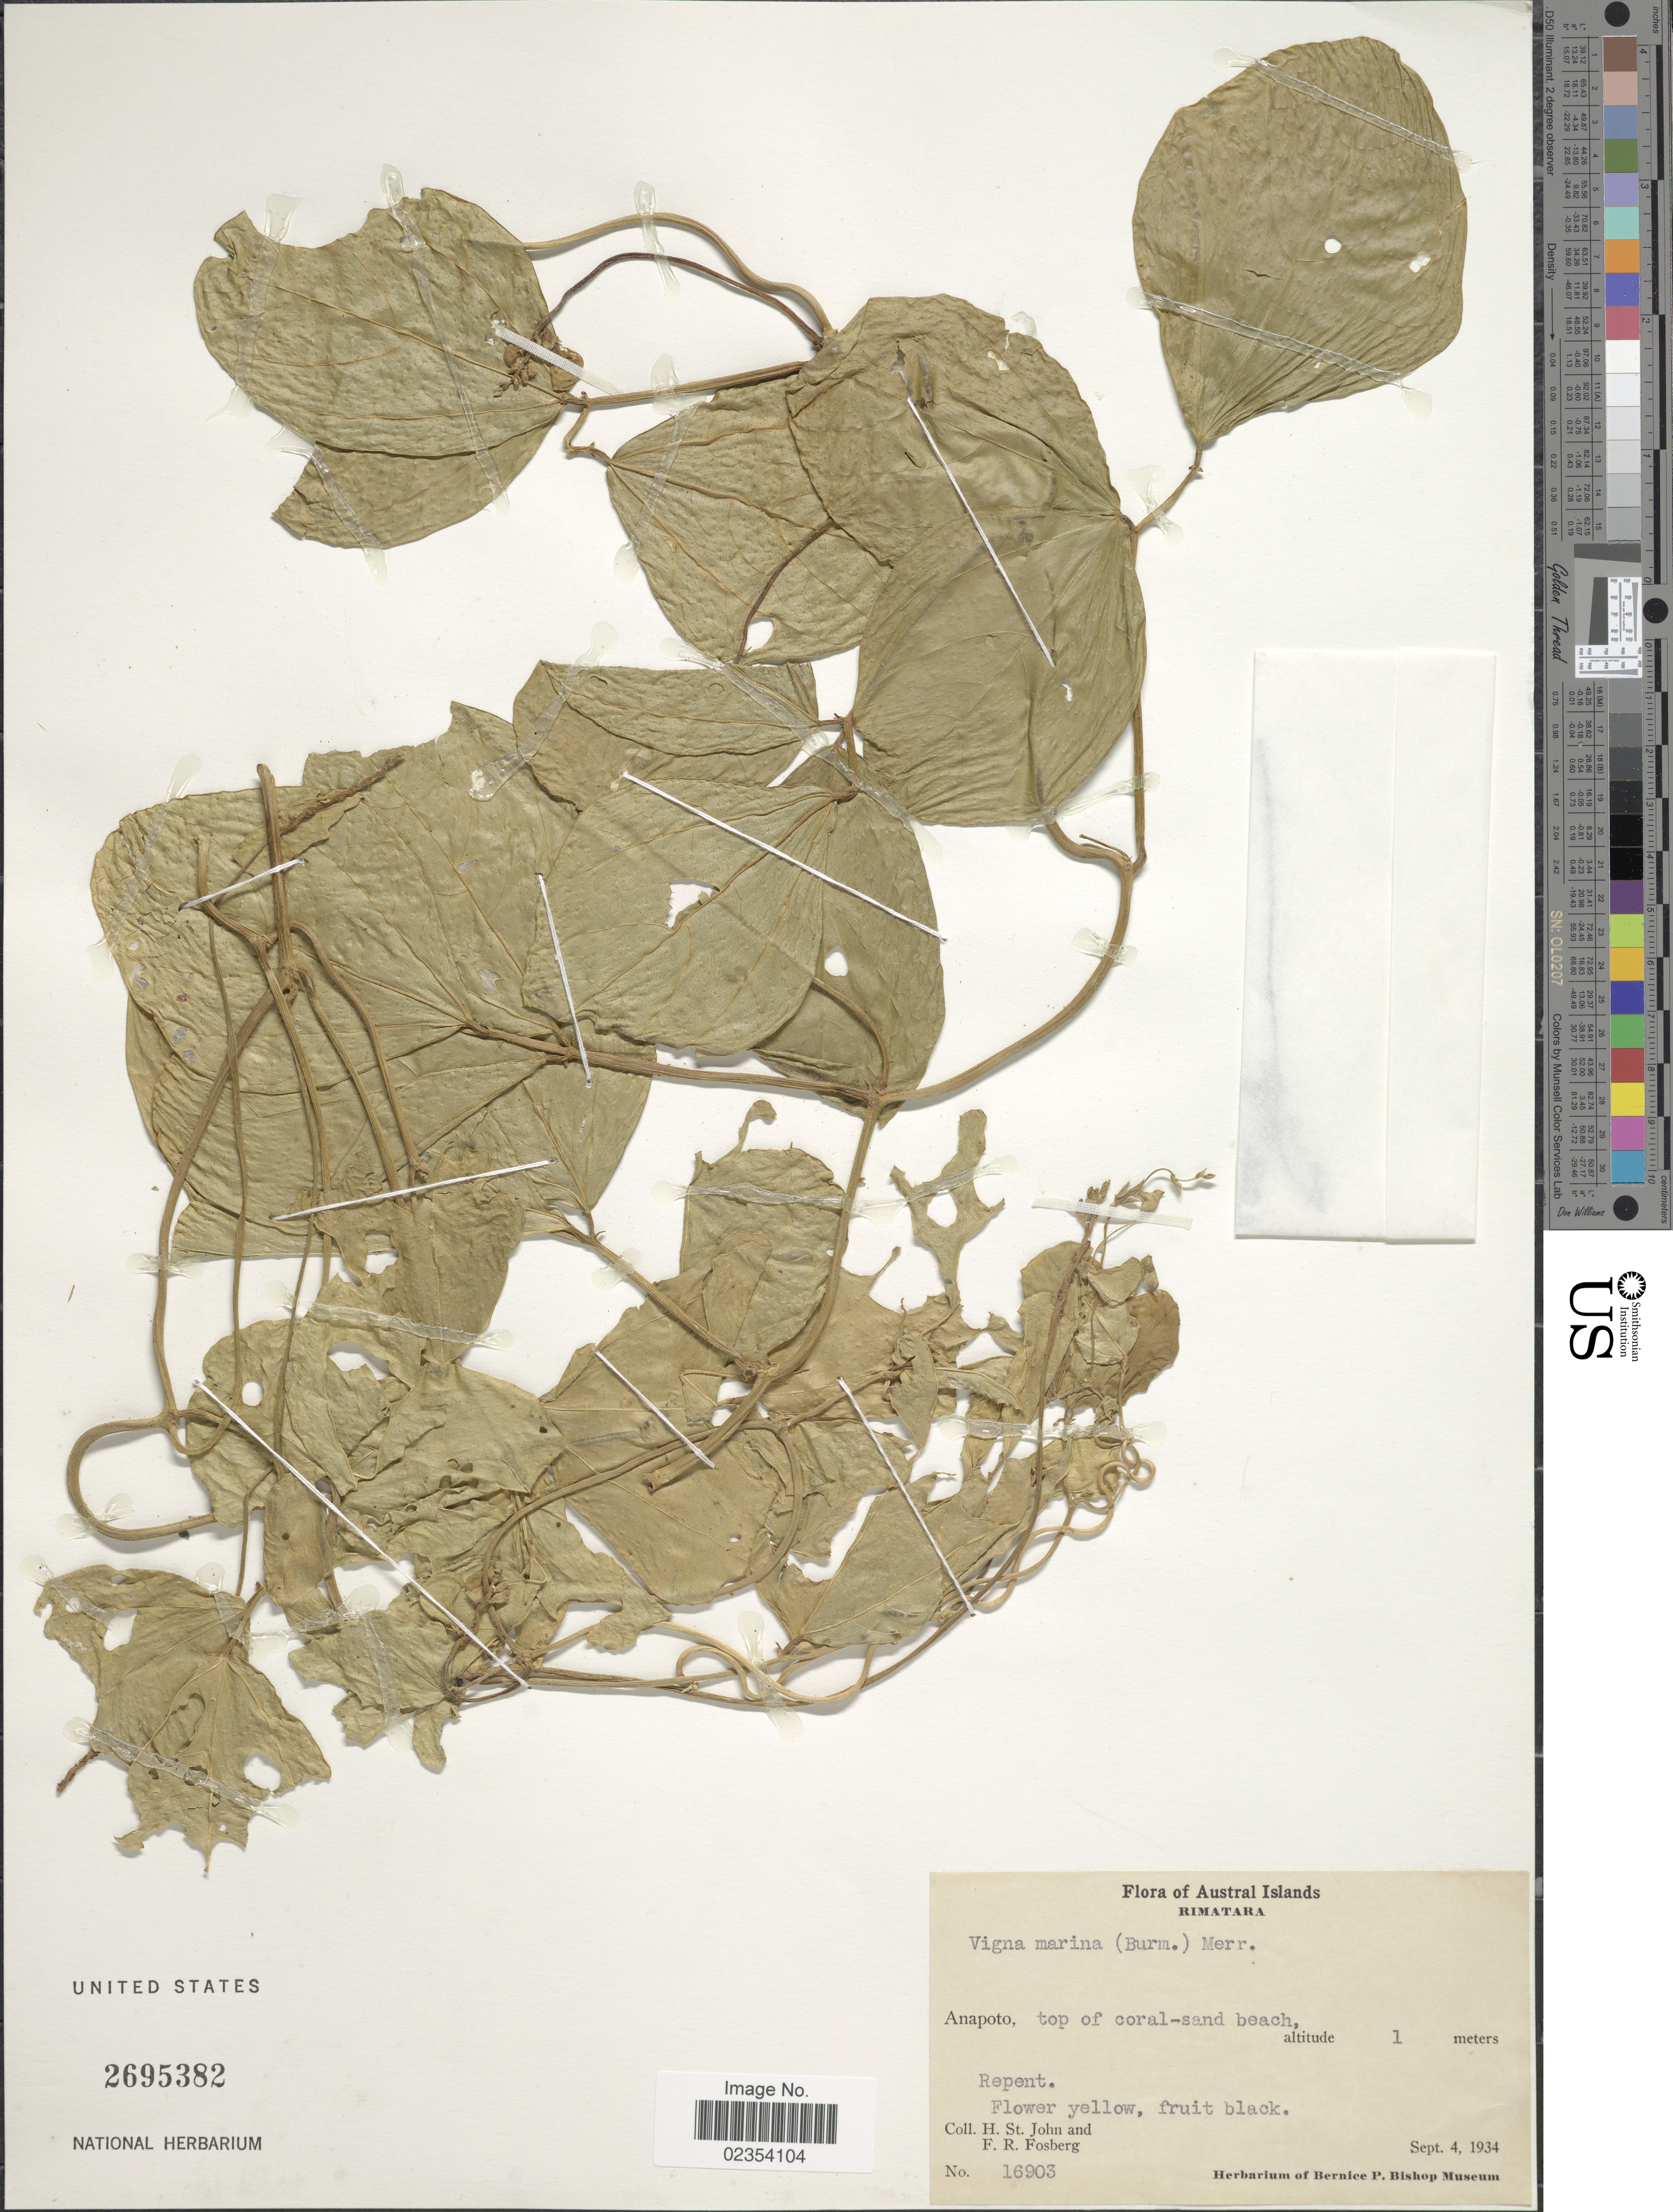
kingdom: Plantae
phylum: Tracheophyta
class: Magnoliopsida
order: Fabales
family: Fabaceae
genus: Vigna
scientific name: Vigna marina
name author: (Burm.) Merr.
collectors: H. St. John & F. R. Fosberg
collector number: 16903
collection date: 1934-09-04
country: French Polynesia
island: Rimatara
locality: Austral Islands. Rimatara. Anapoto, top of coral-sand beach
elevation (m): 1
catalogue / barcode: US 2695382